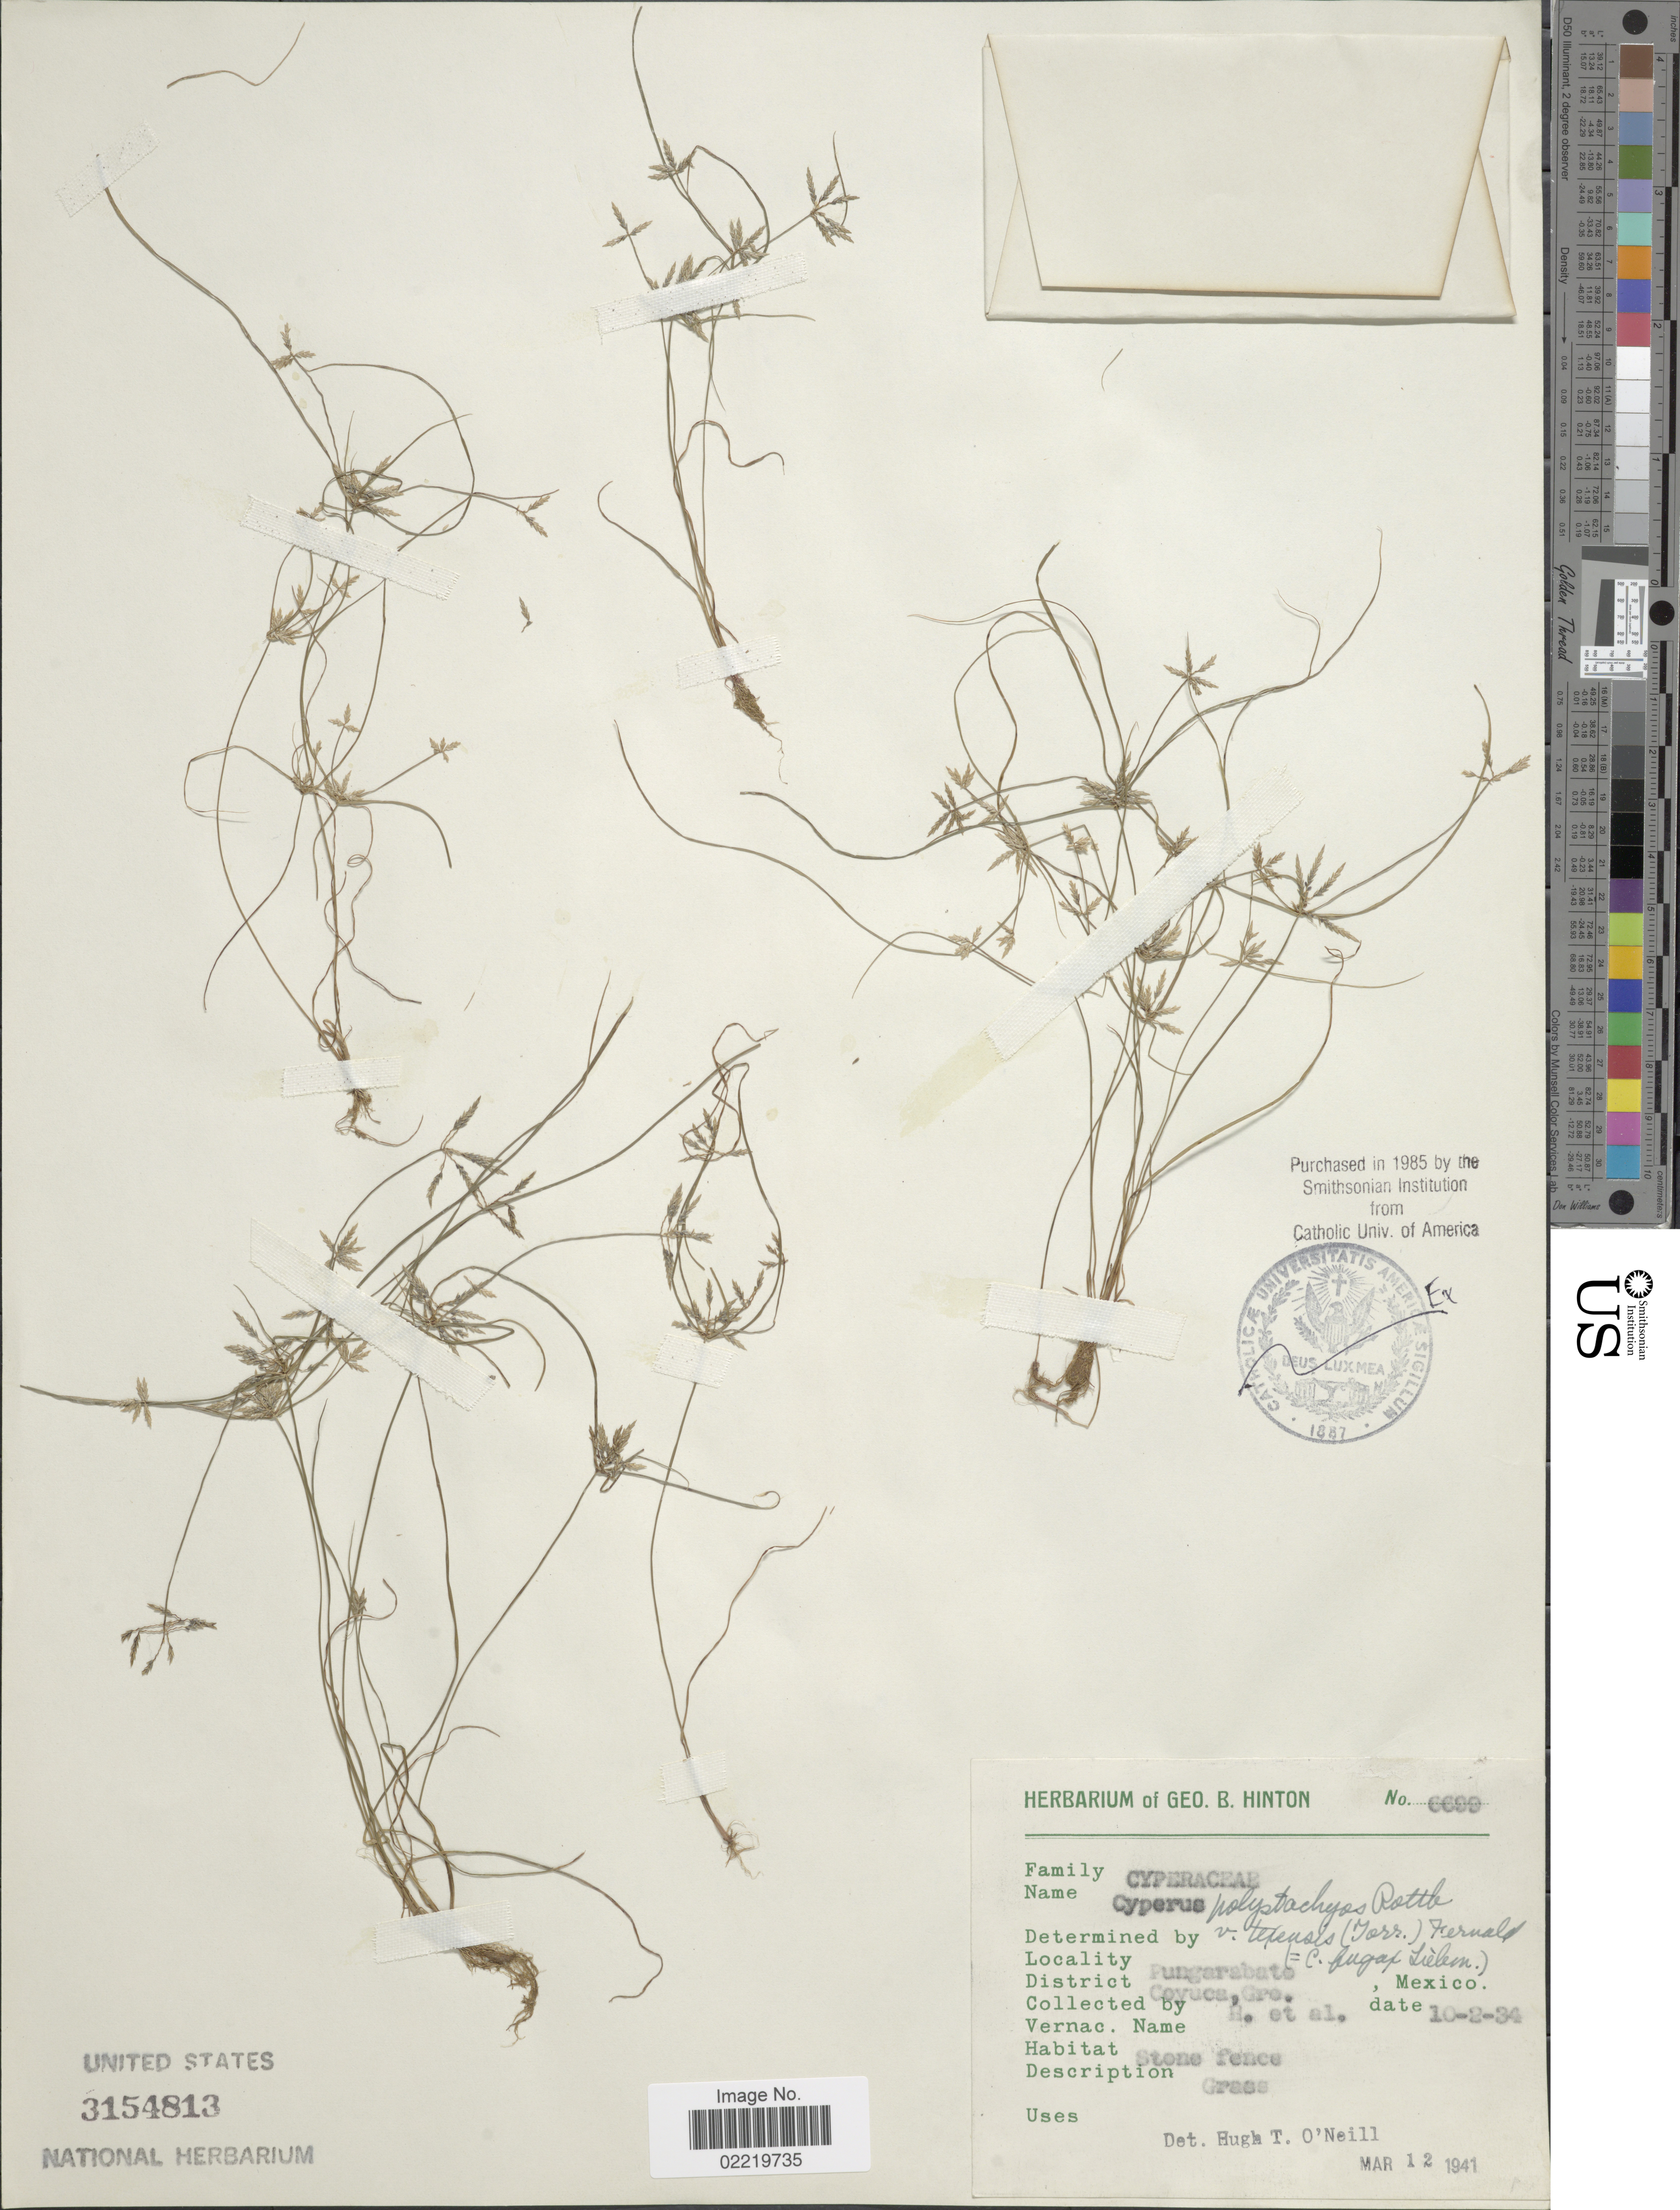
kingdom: Plantae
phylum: Tracheophyta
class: Liliopsida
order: Poales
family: Cyperaceae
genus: Cyperus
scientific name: Cyperus polystachyos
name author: Rottb.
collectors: G. B. Hinton & et al.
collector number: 6699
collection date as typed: Transcribed d/m/y: 2/10/34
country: Mexico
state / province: Guerrero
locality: Pungarabate, District Coyuca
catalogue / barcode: US 3154813